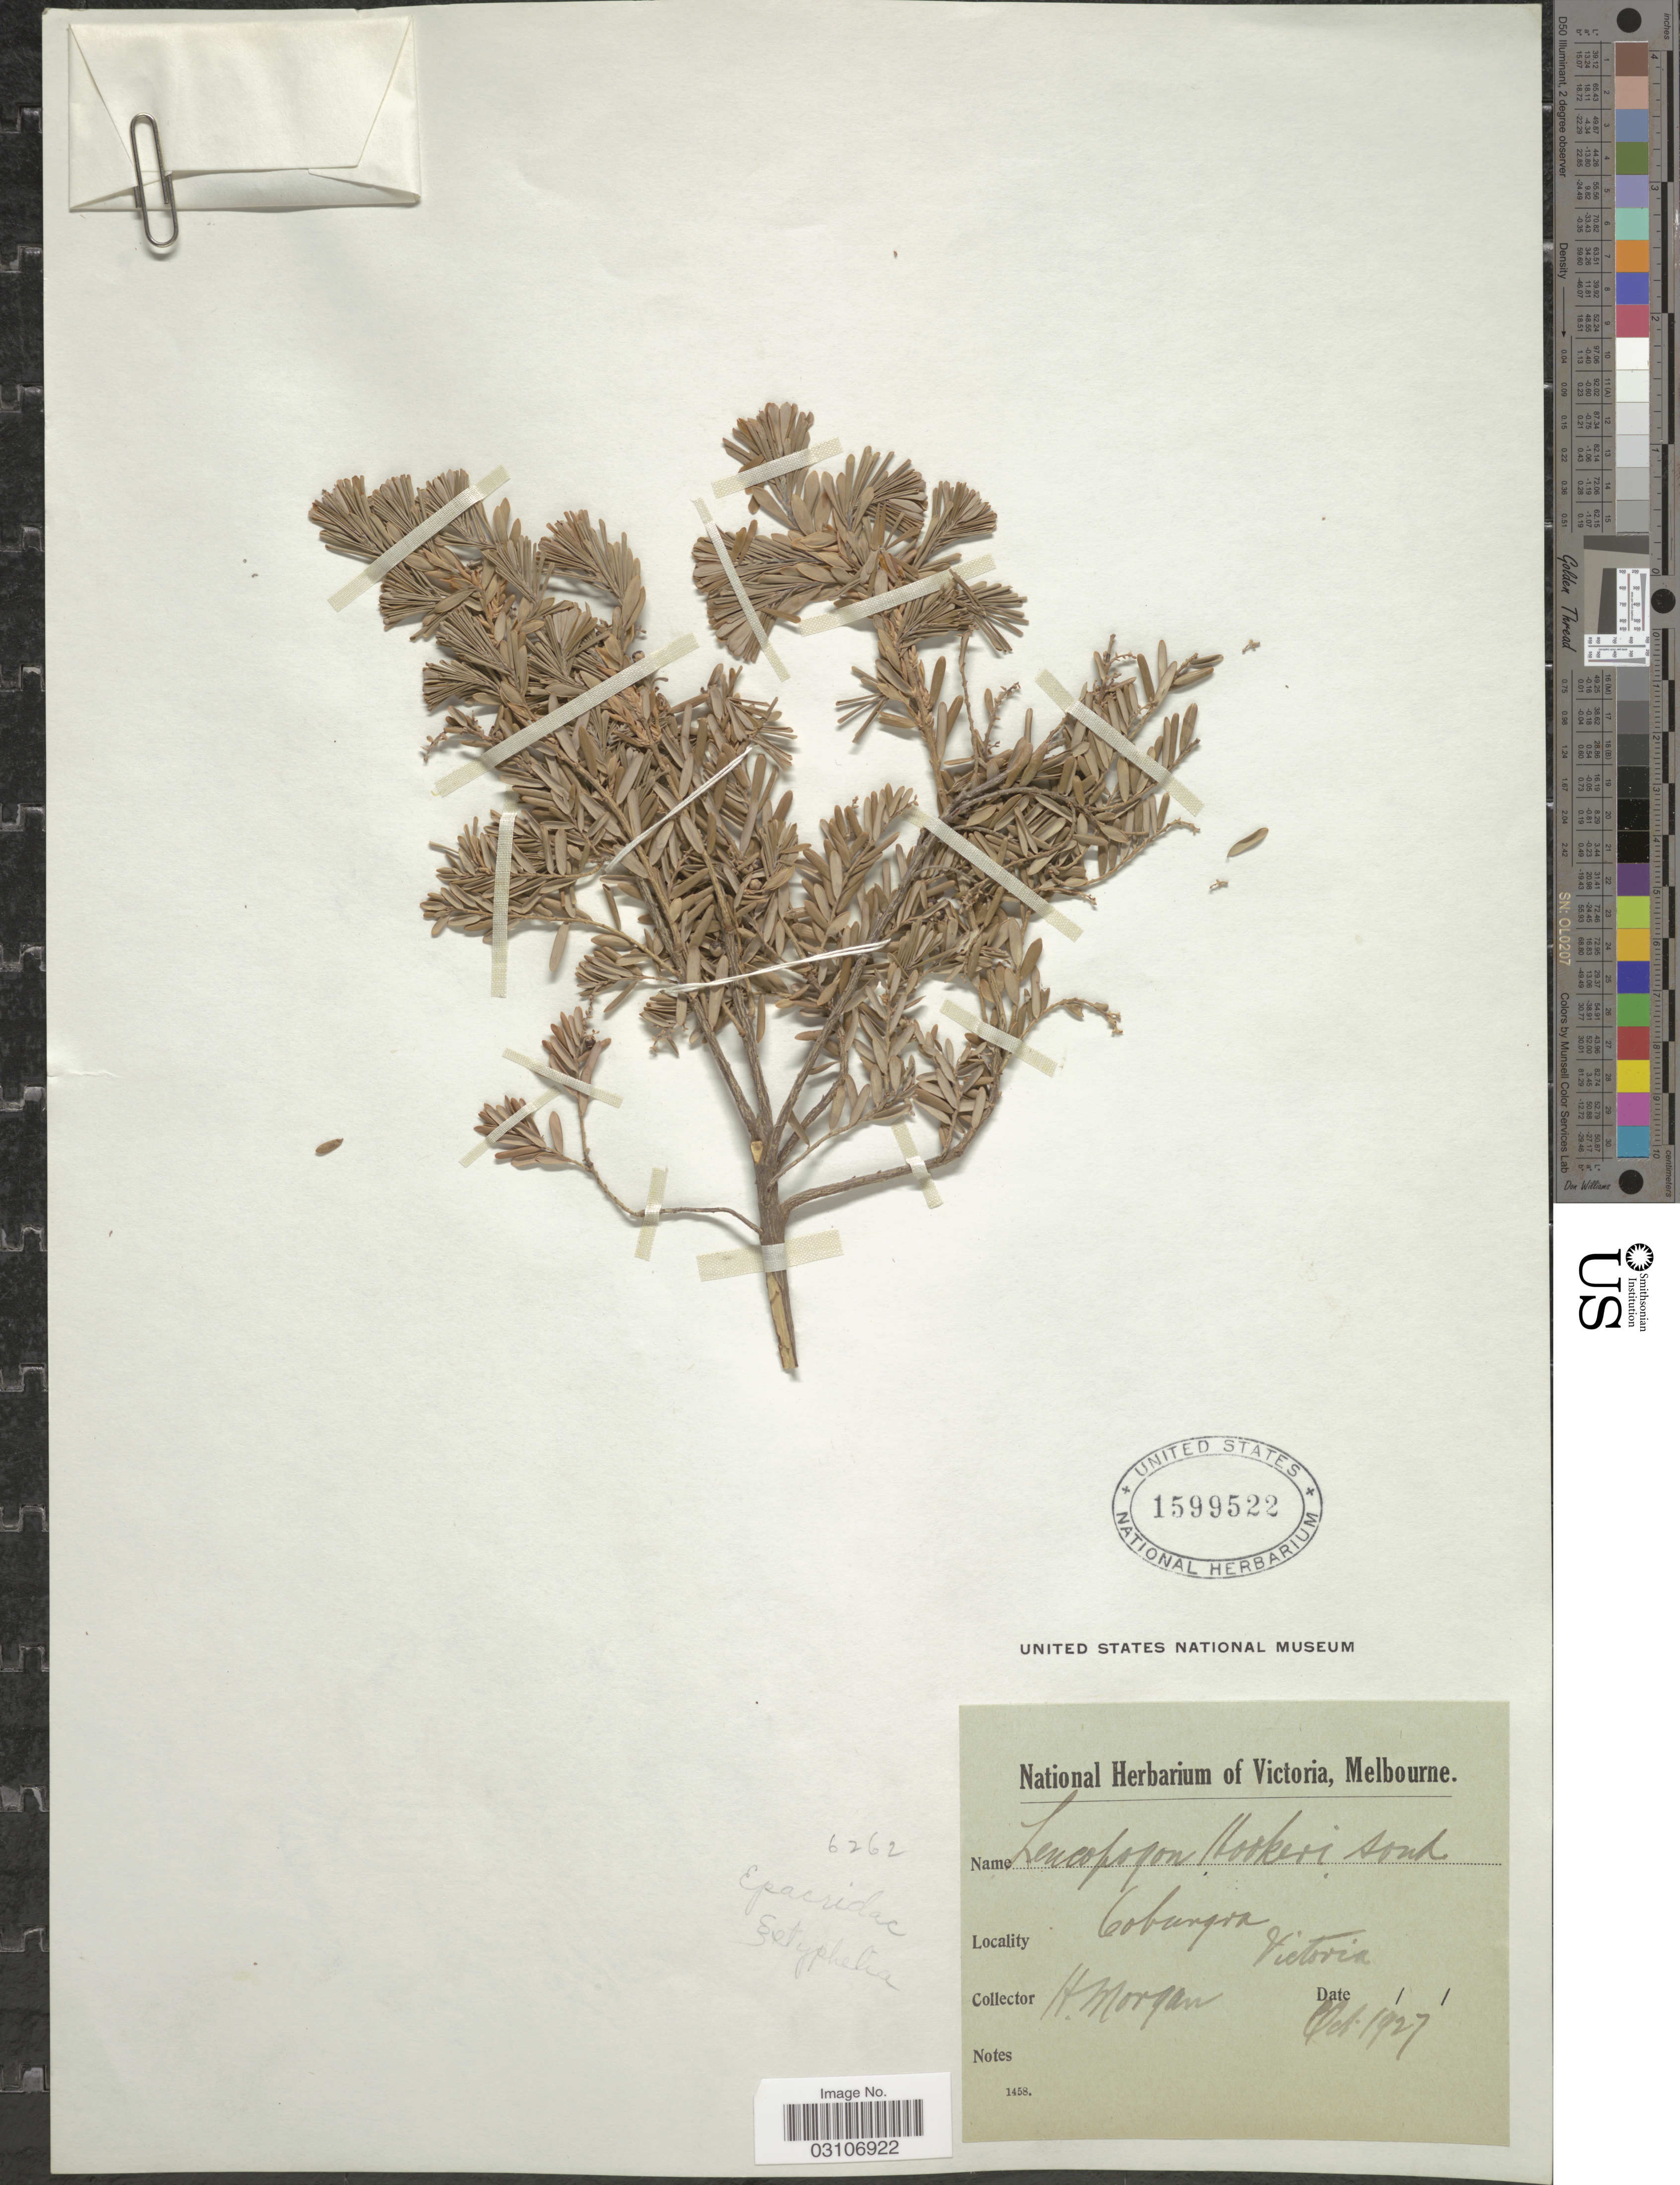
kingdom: Plantae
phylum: Tracheophyta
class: Magnoliopsida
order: Ericales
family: Ericaceae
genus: Leucopogon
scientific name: Leucopogon hookeri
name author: Sond.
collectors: H. Morgan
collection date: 1927-10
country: Australia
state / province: Victoria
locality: Cobargoa, Victoria.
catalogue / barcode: US 1599522